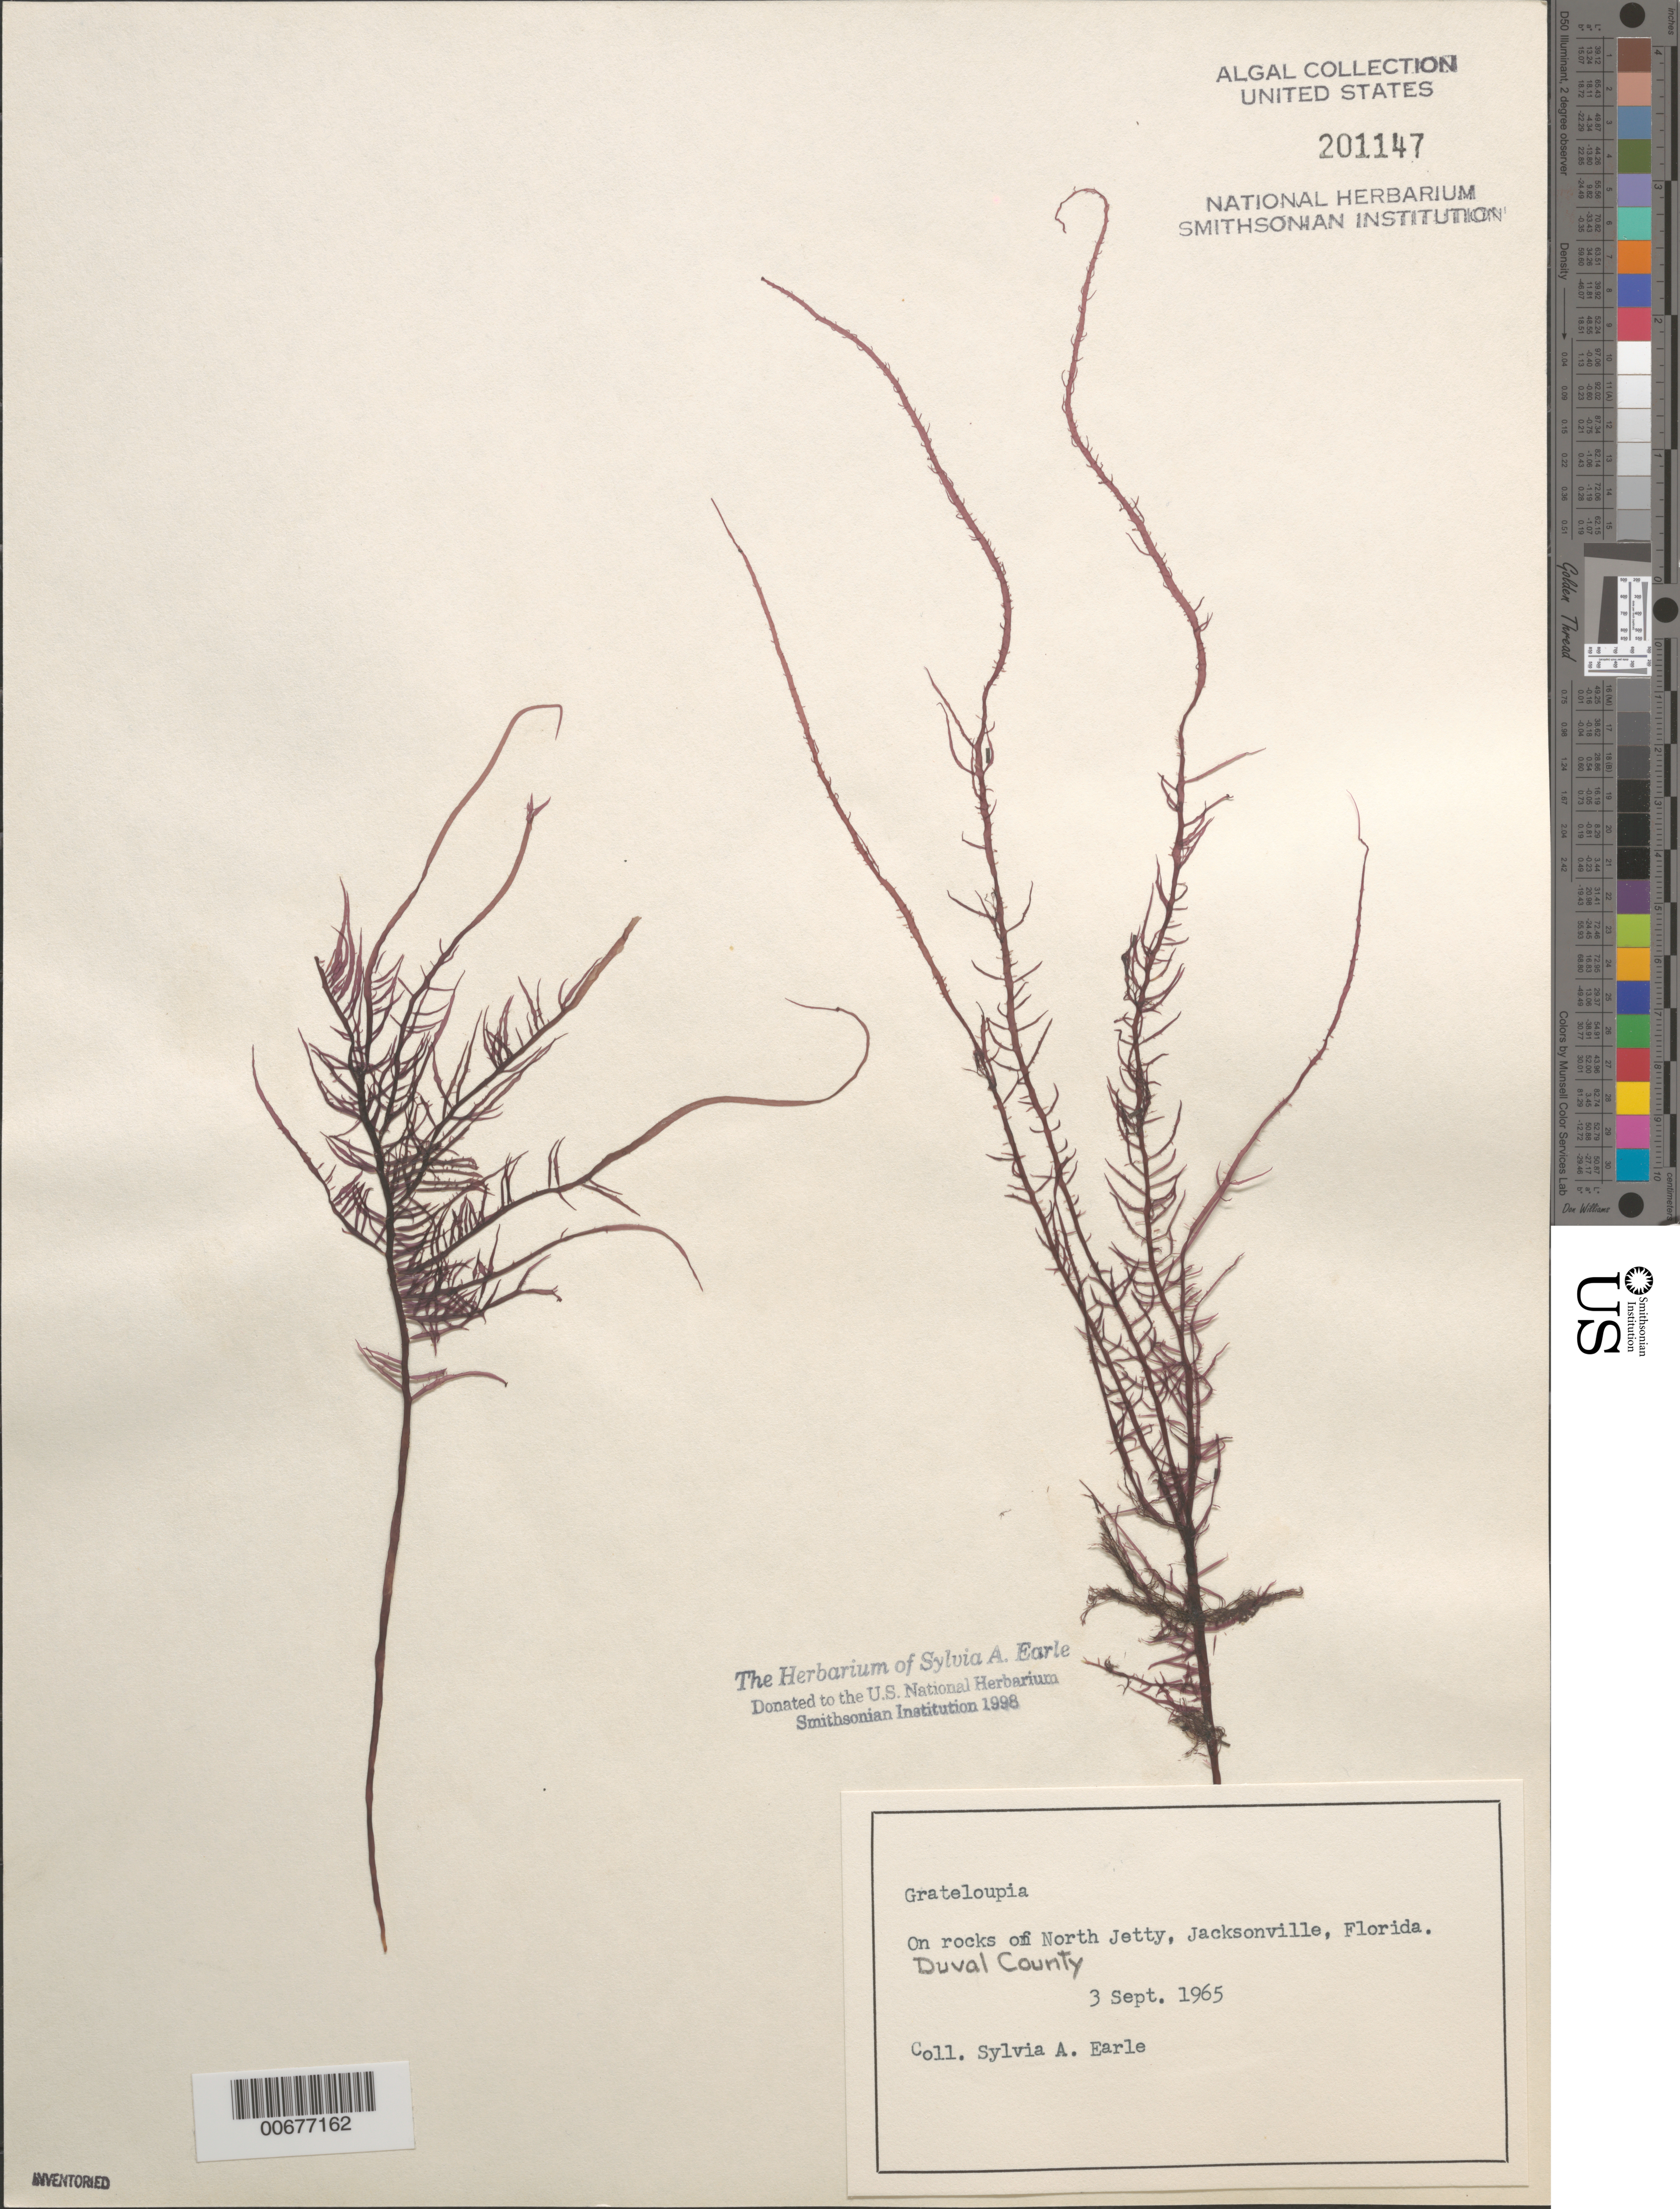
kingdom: Plantae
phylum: Rhodophyta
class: Florideophyceae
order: Halymeniales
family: Halymeniaceae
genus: Grateloupia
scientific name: Grateloupia sp.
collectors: S. A. Earle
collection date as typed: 03 Sep 1965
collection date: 1965-09-03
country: United States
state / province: Florida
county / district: Duval County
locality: North Jetty, Jacksonville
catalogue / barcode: US 201147